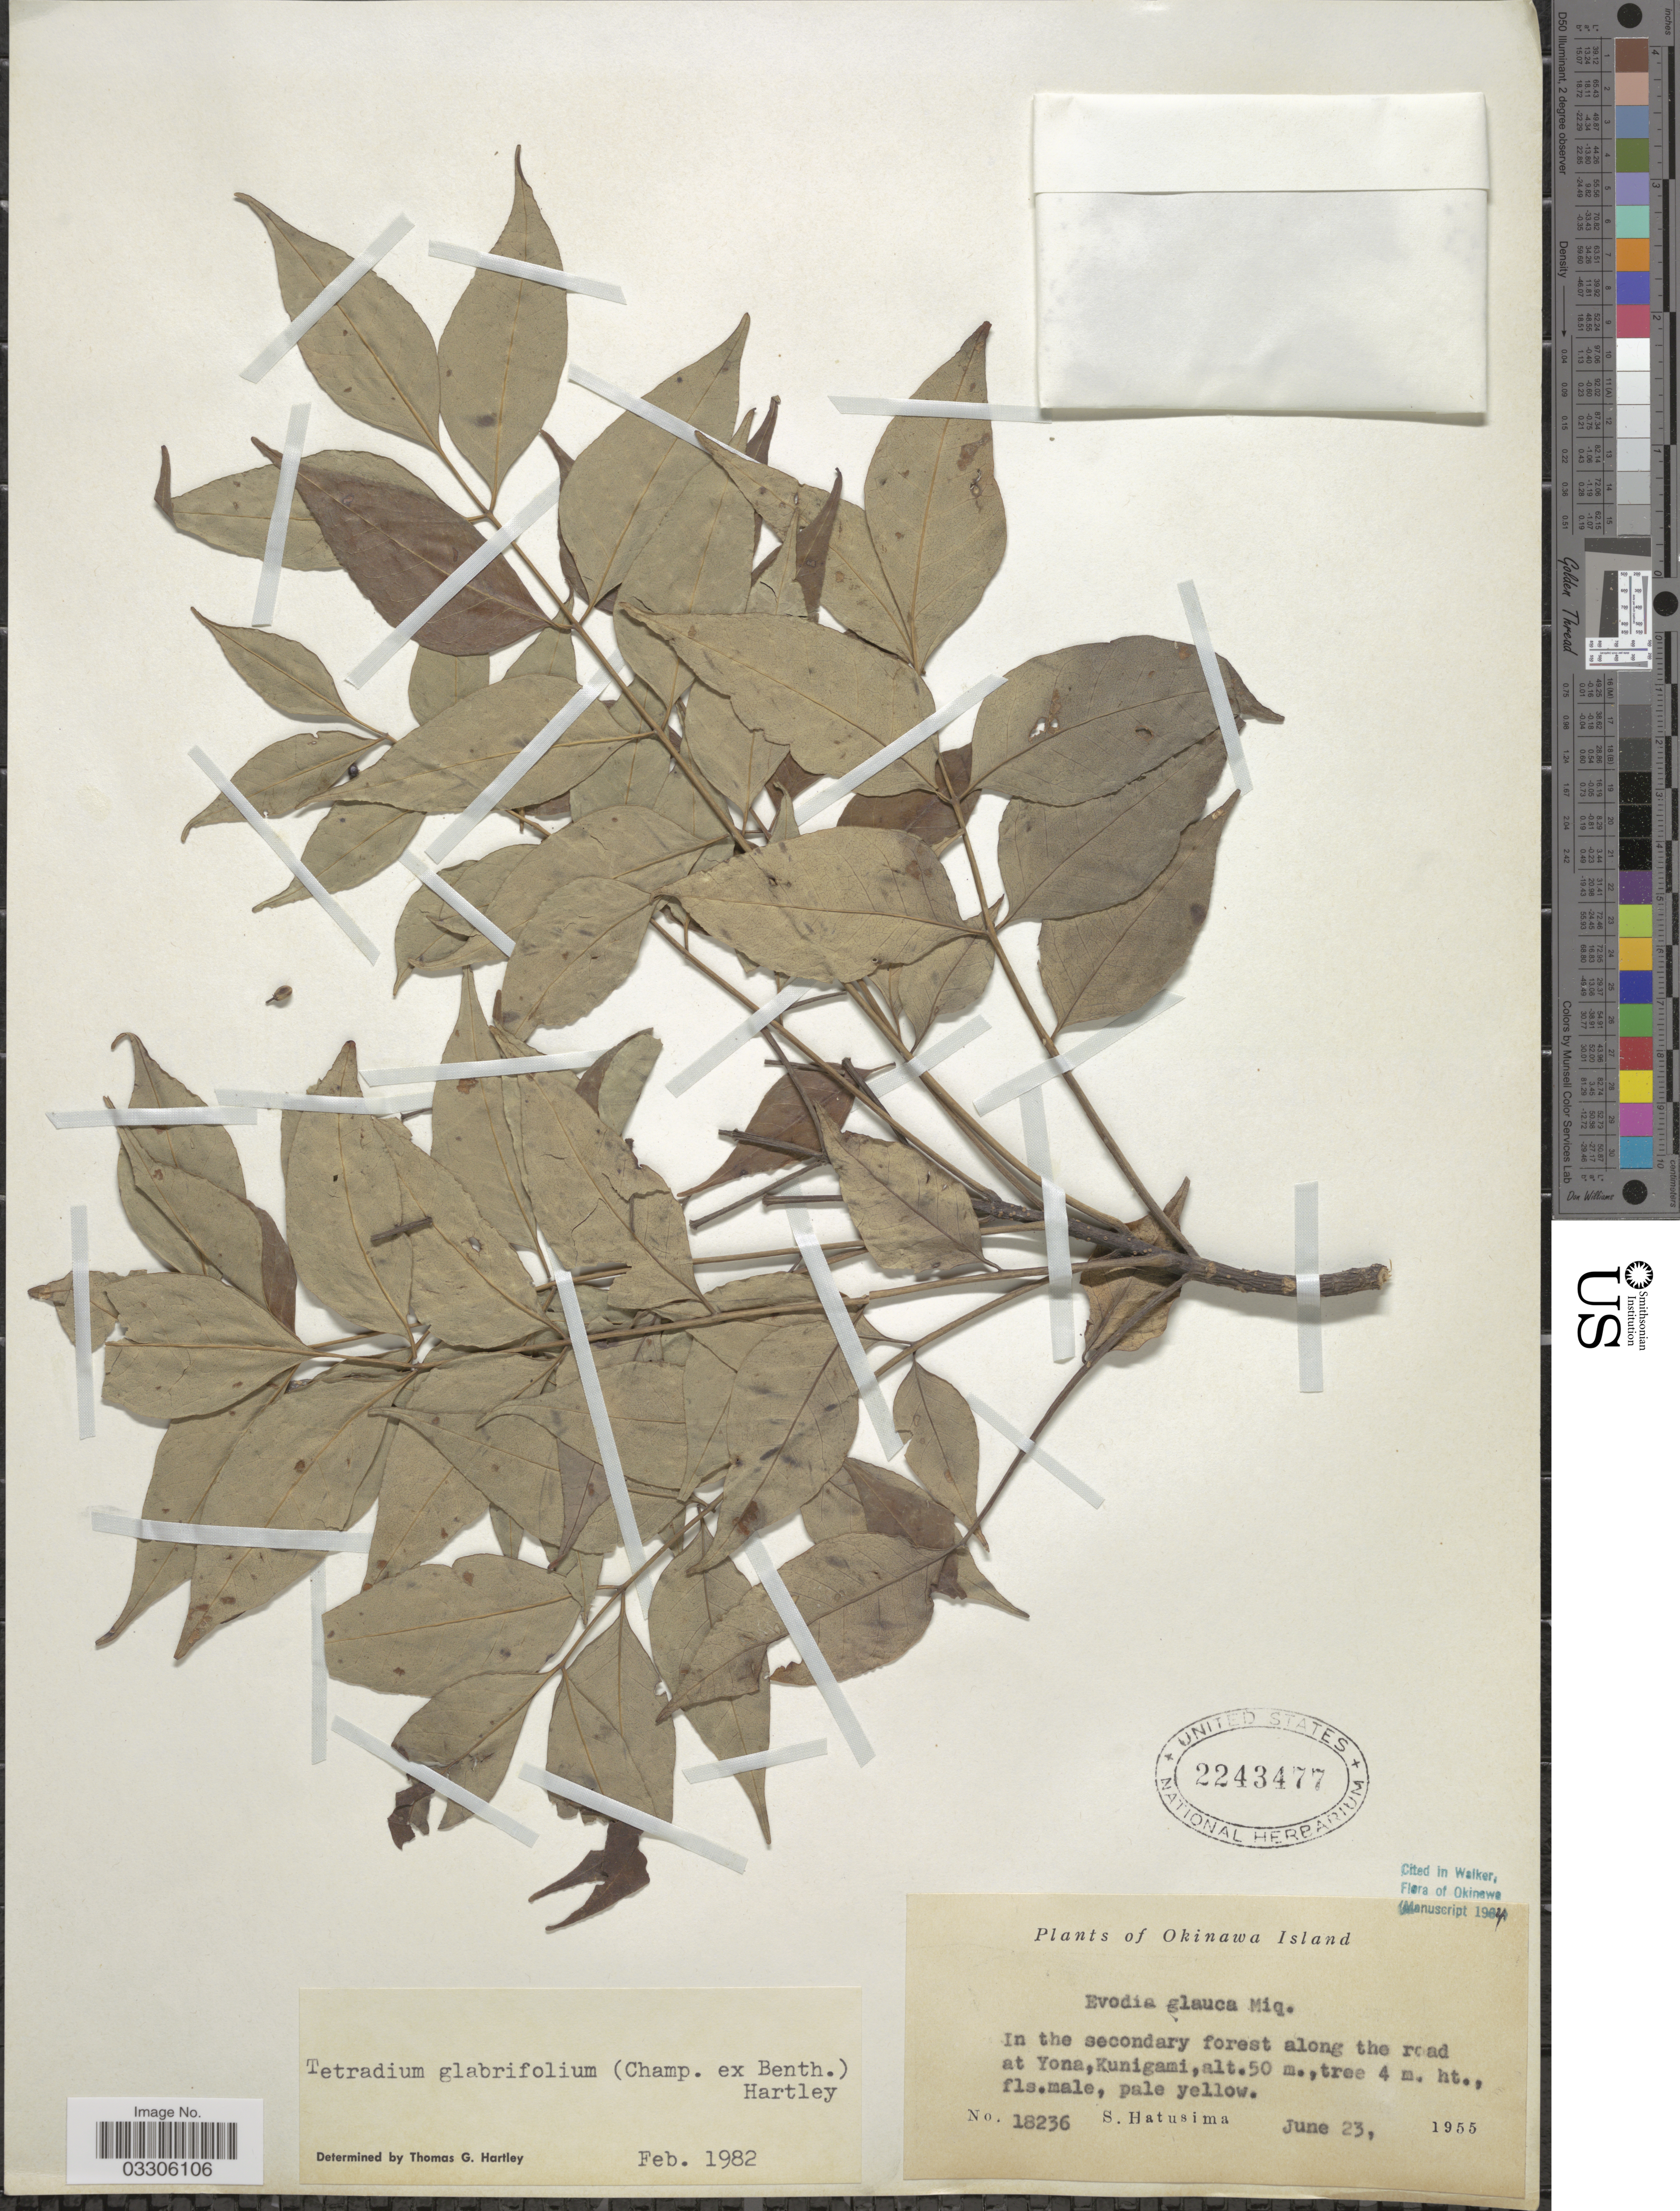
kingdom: Plantae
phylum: Tracheophyta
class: Magnoliopsida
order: Sapindales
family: Rutaceae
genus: Tetradium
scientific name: Tetradium glabrifolium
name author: (Champ. ex Benth.) T.G. Hartley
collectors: S. Hatusima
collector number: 18236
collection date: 1955-06-23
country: Japan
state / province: Okinawa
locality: In the secondary forest along the road at Yonam Kunigami.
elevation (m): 50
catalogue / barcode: US 2243477